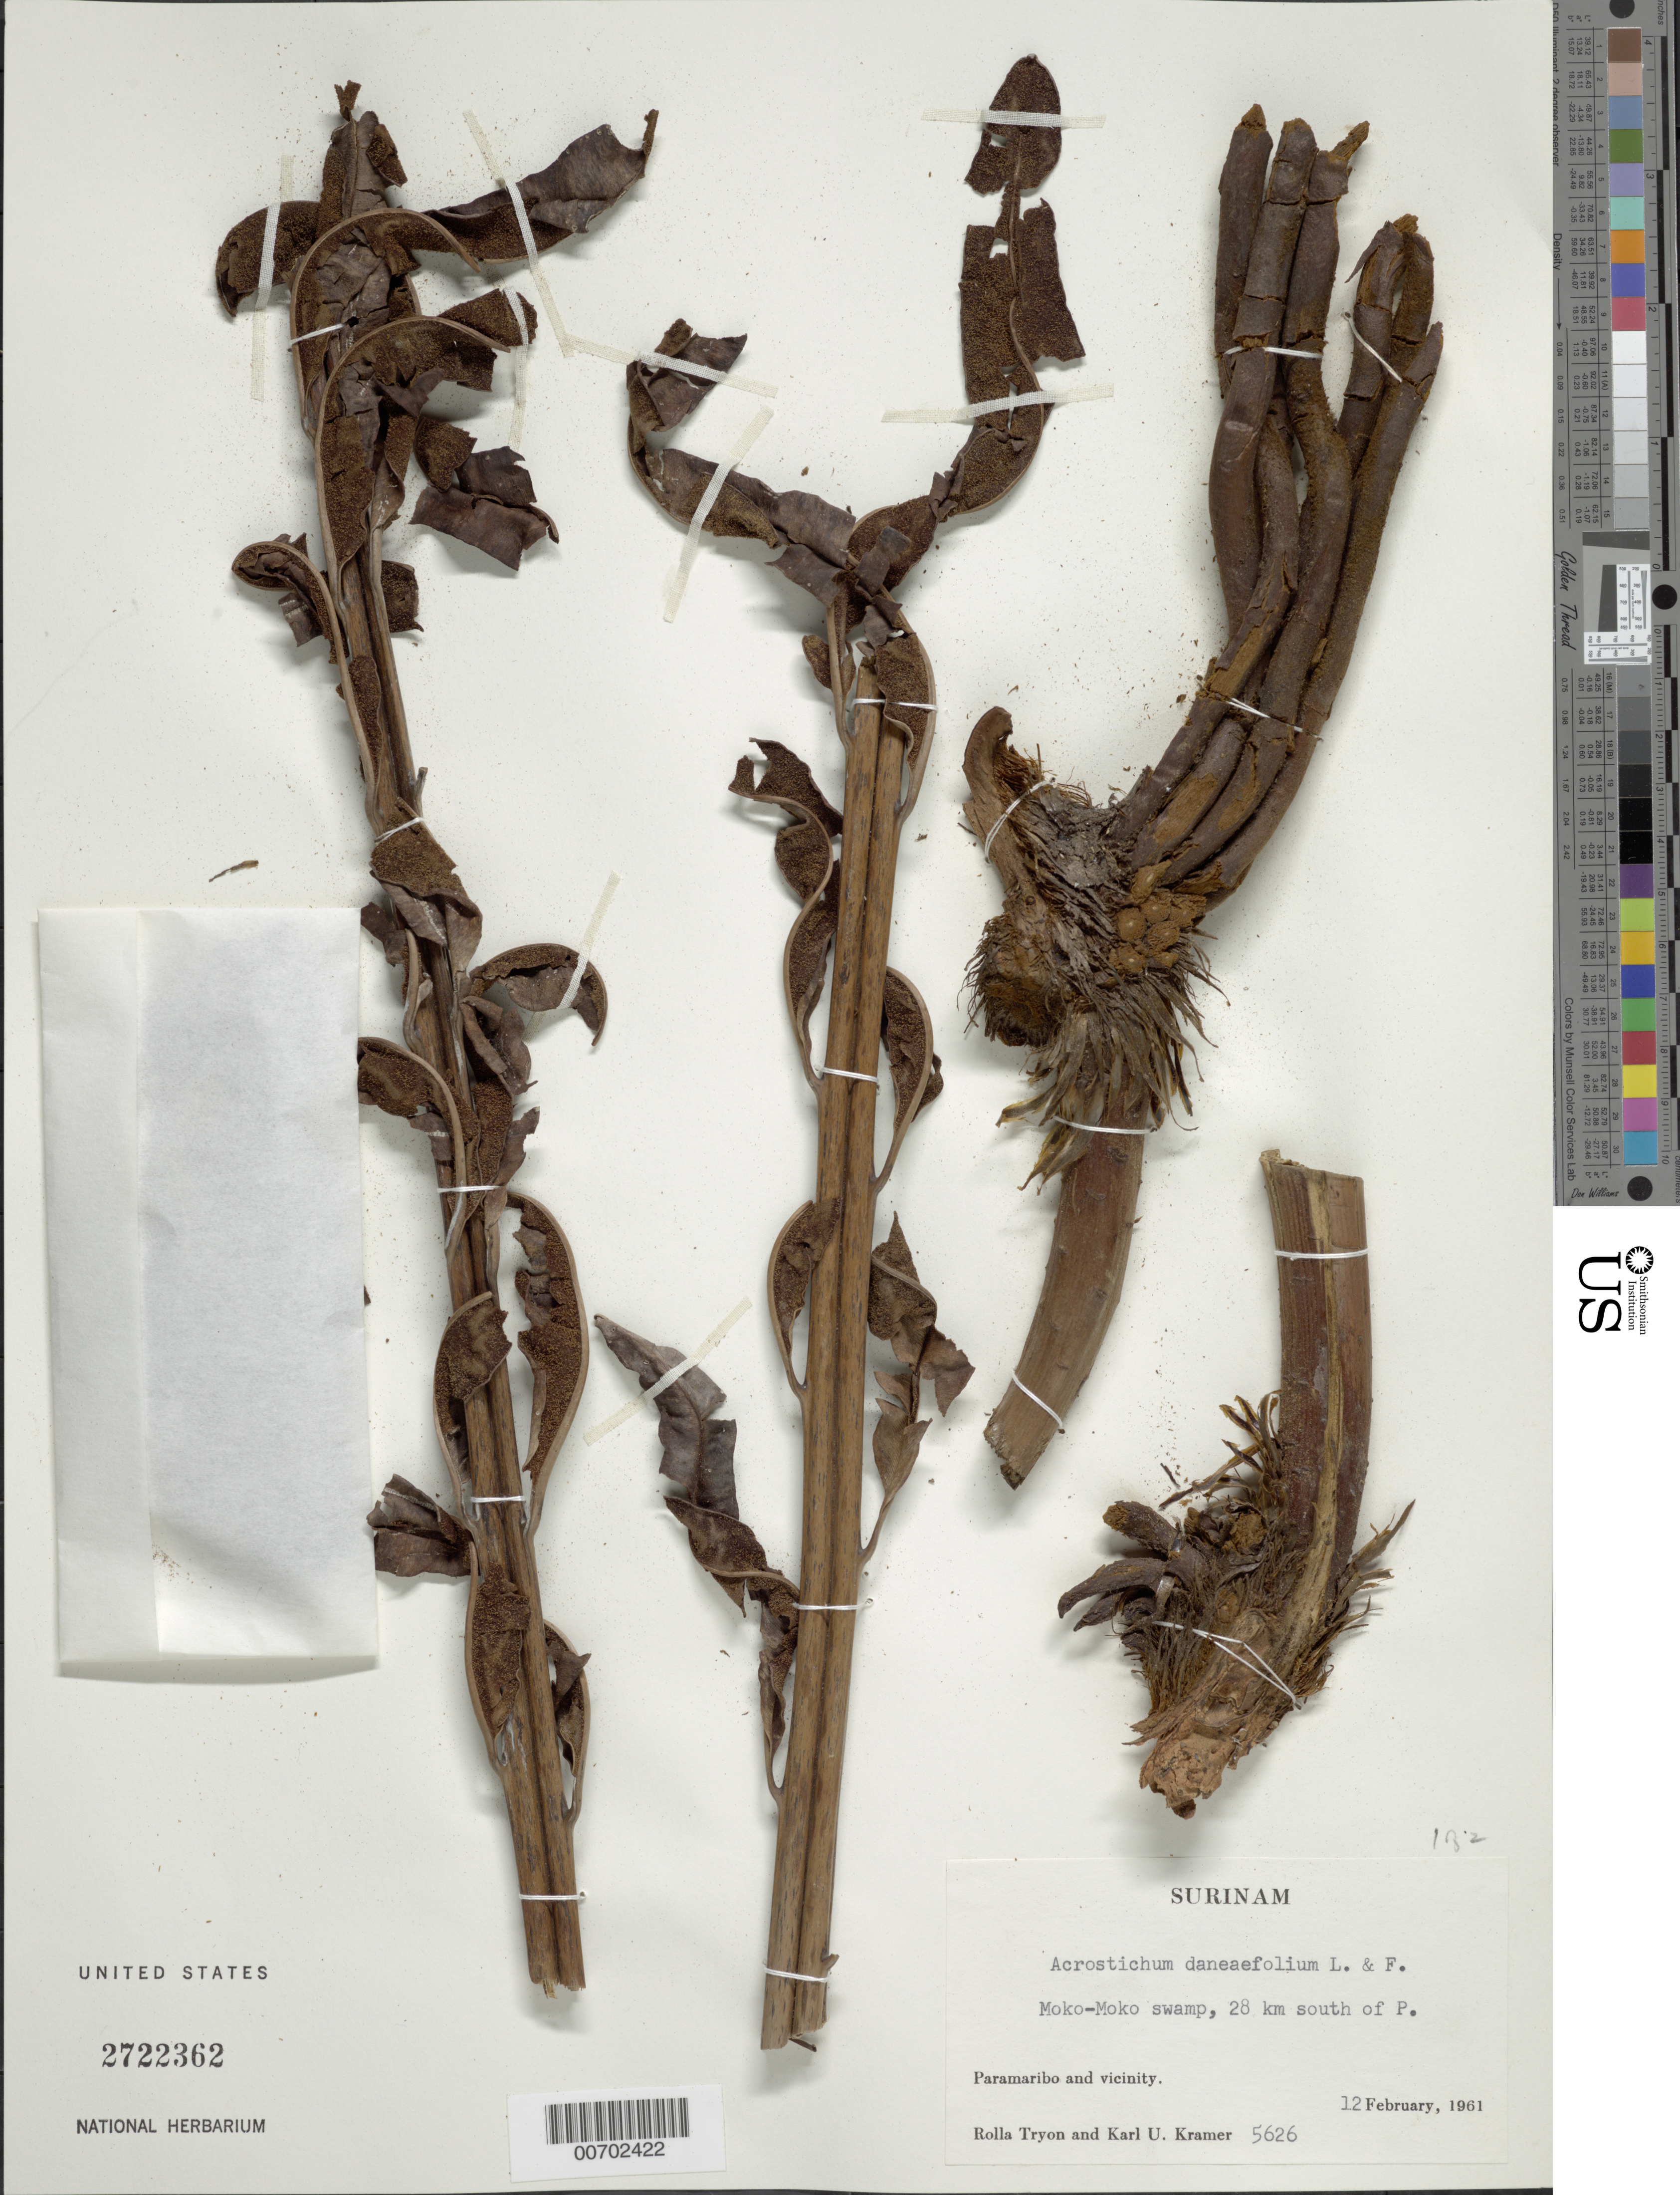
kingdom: Plantae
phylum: Tracheophyta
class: Polypodiopsida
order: Polypodiales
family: Pteridaceae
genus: Acrostichum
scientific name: Acrostichum danaeifolium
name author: Langsd. & Fisch.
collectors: R. M. Tryon & K. U. Kramer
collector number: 5626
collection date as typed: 12-Feb-61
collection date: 1961-02-12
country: Suriname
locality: Paramaribo, 28 km S of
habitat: Moko-Moko swamp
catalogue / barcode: US 2722362